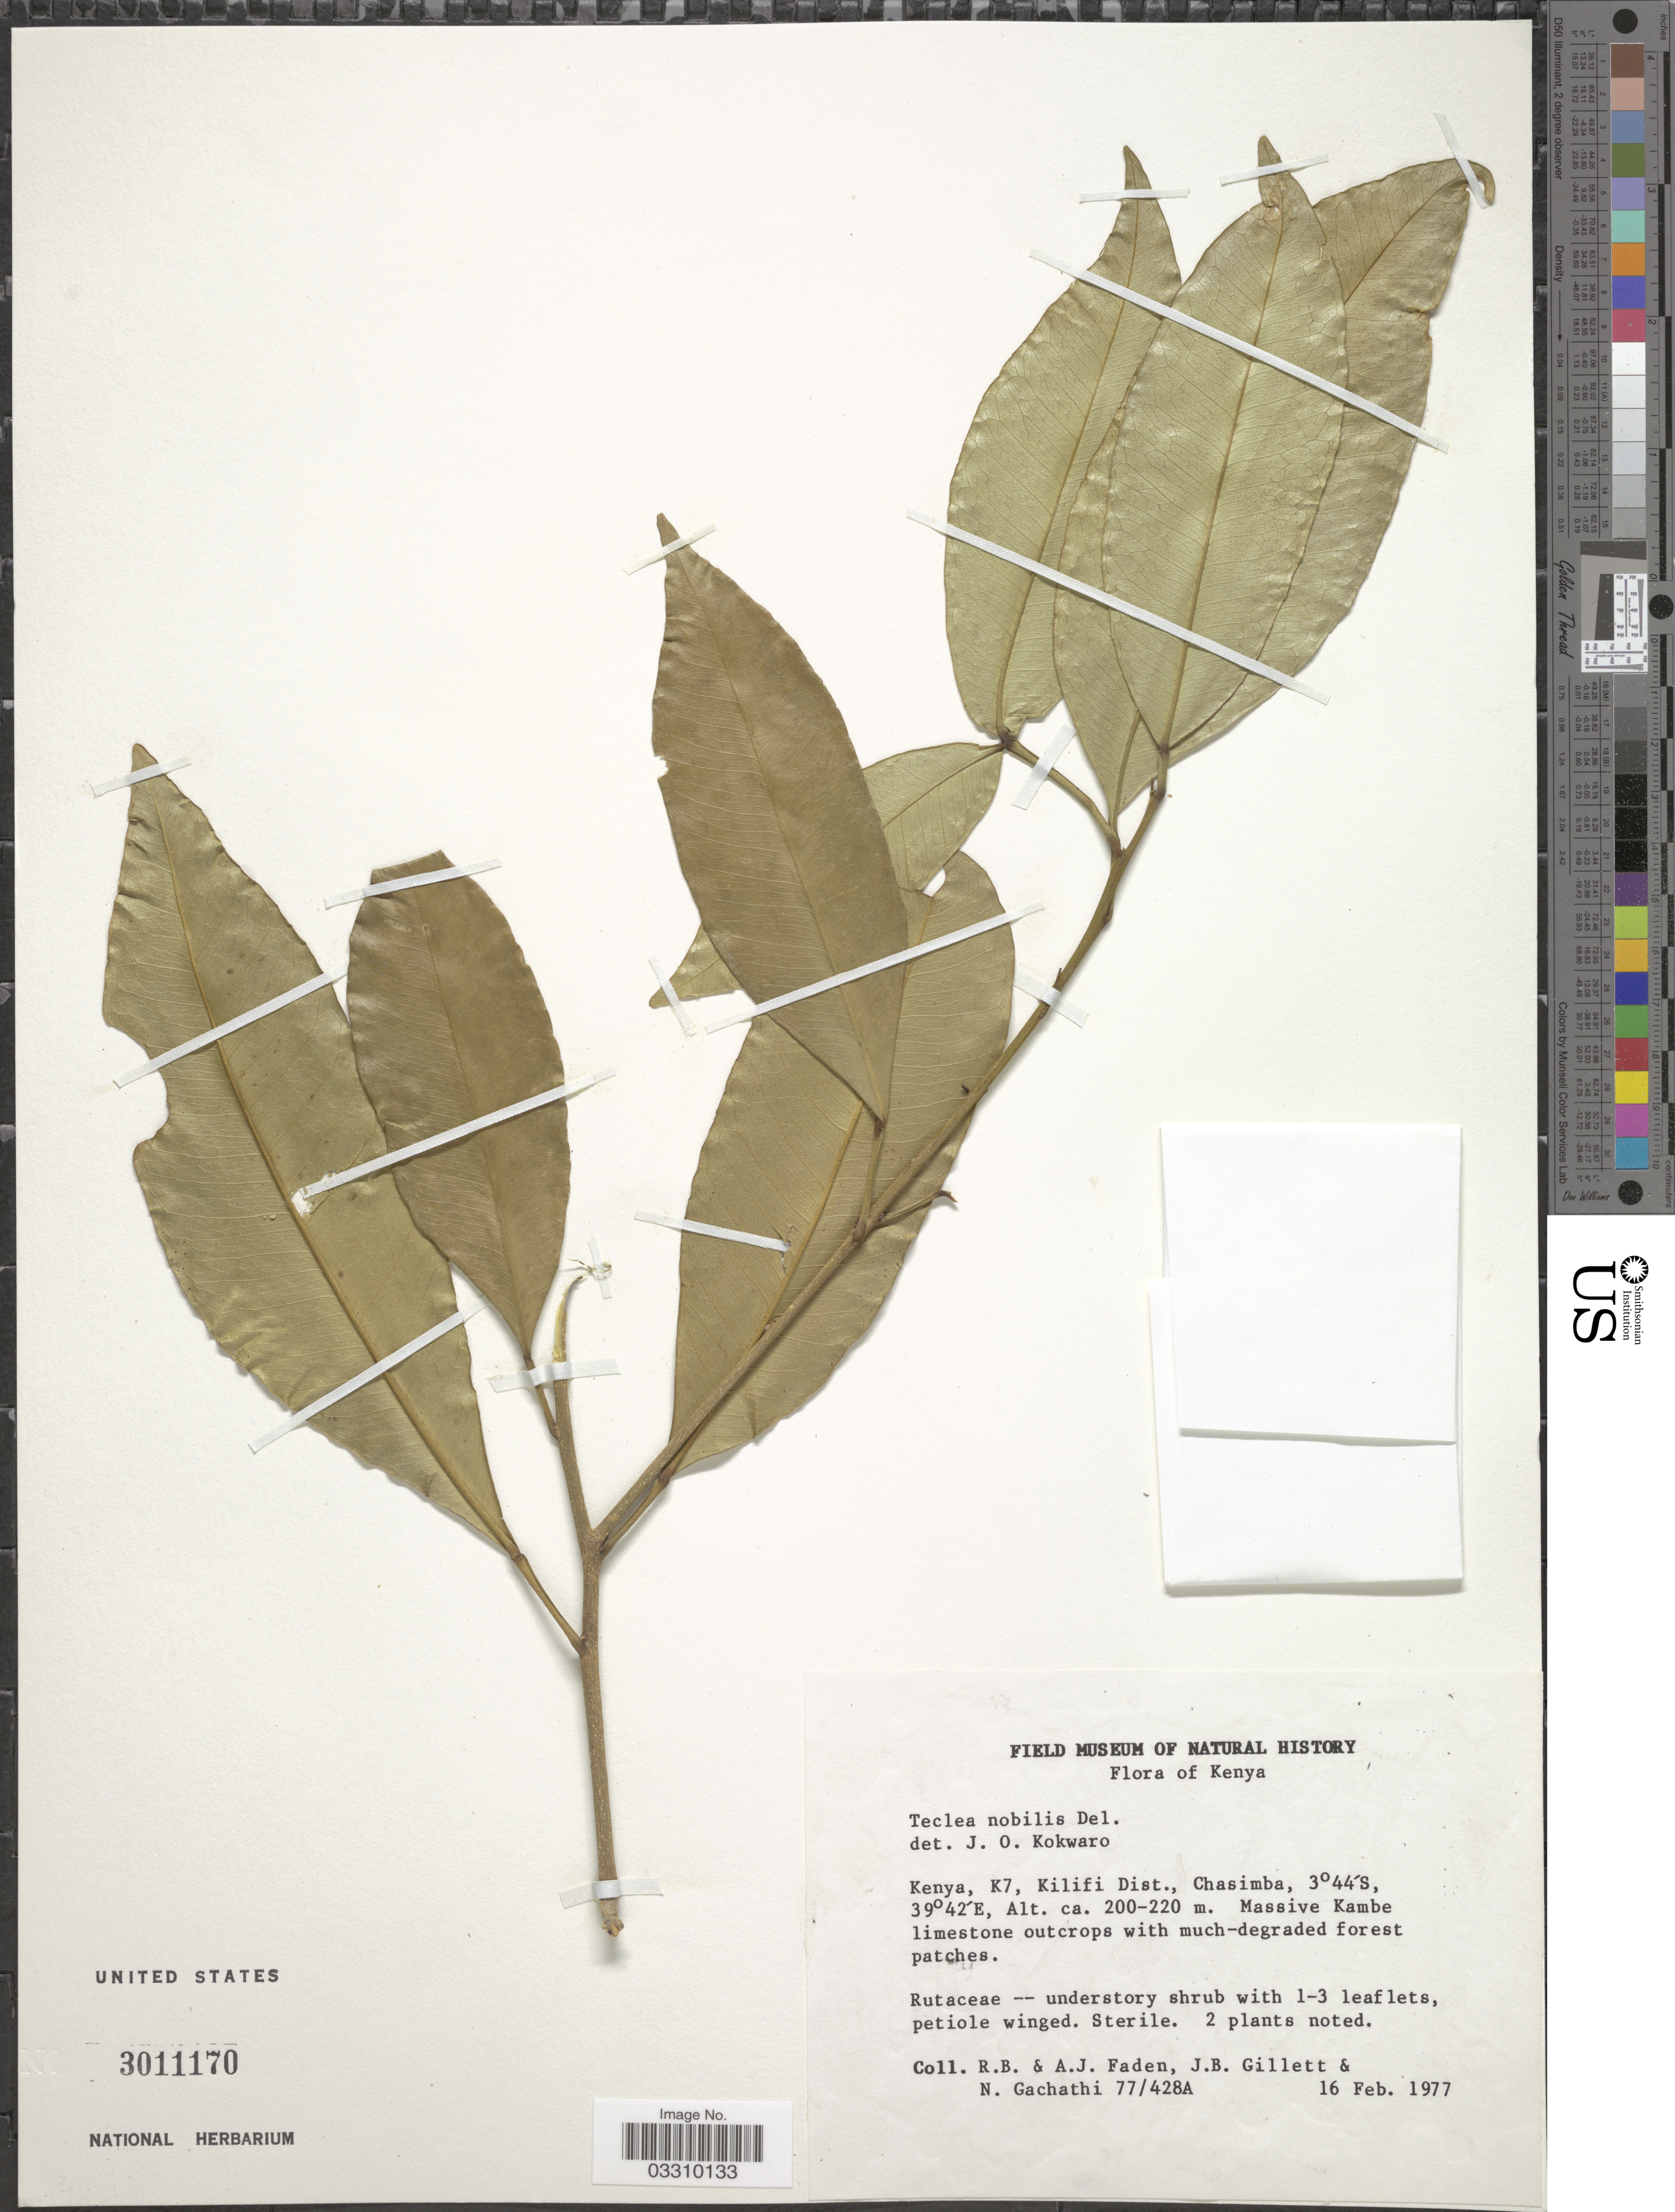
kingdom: Plantae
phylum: Tracheophyta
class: Magnoliopsida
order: Sapindales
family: Rutaceae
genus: Vepris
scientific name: Vepris nobilis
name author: (Delile) Mziray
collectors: R. B. Faden, A. J. Faden, J. B. Gillett & N. Gachathi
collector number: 77/428A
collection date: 1977-02-16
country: Kenya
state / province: Kilifi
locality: K7, Kilifi Dist., Chasimba.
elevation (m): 200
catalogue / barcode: US 3011170